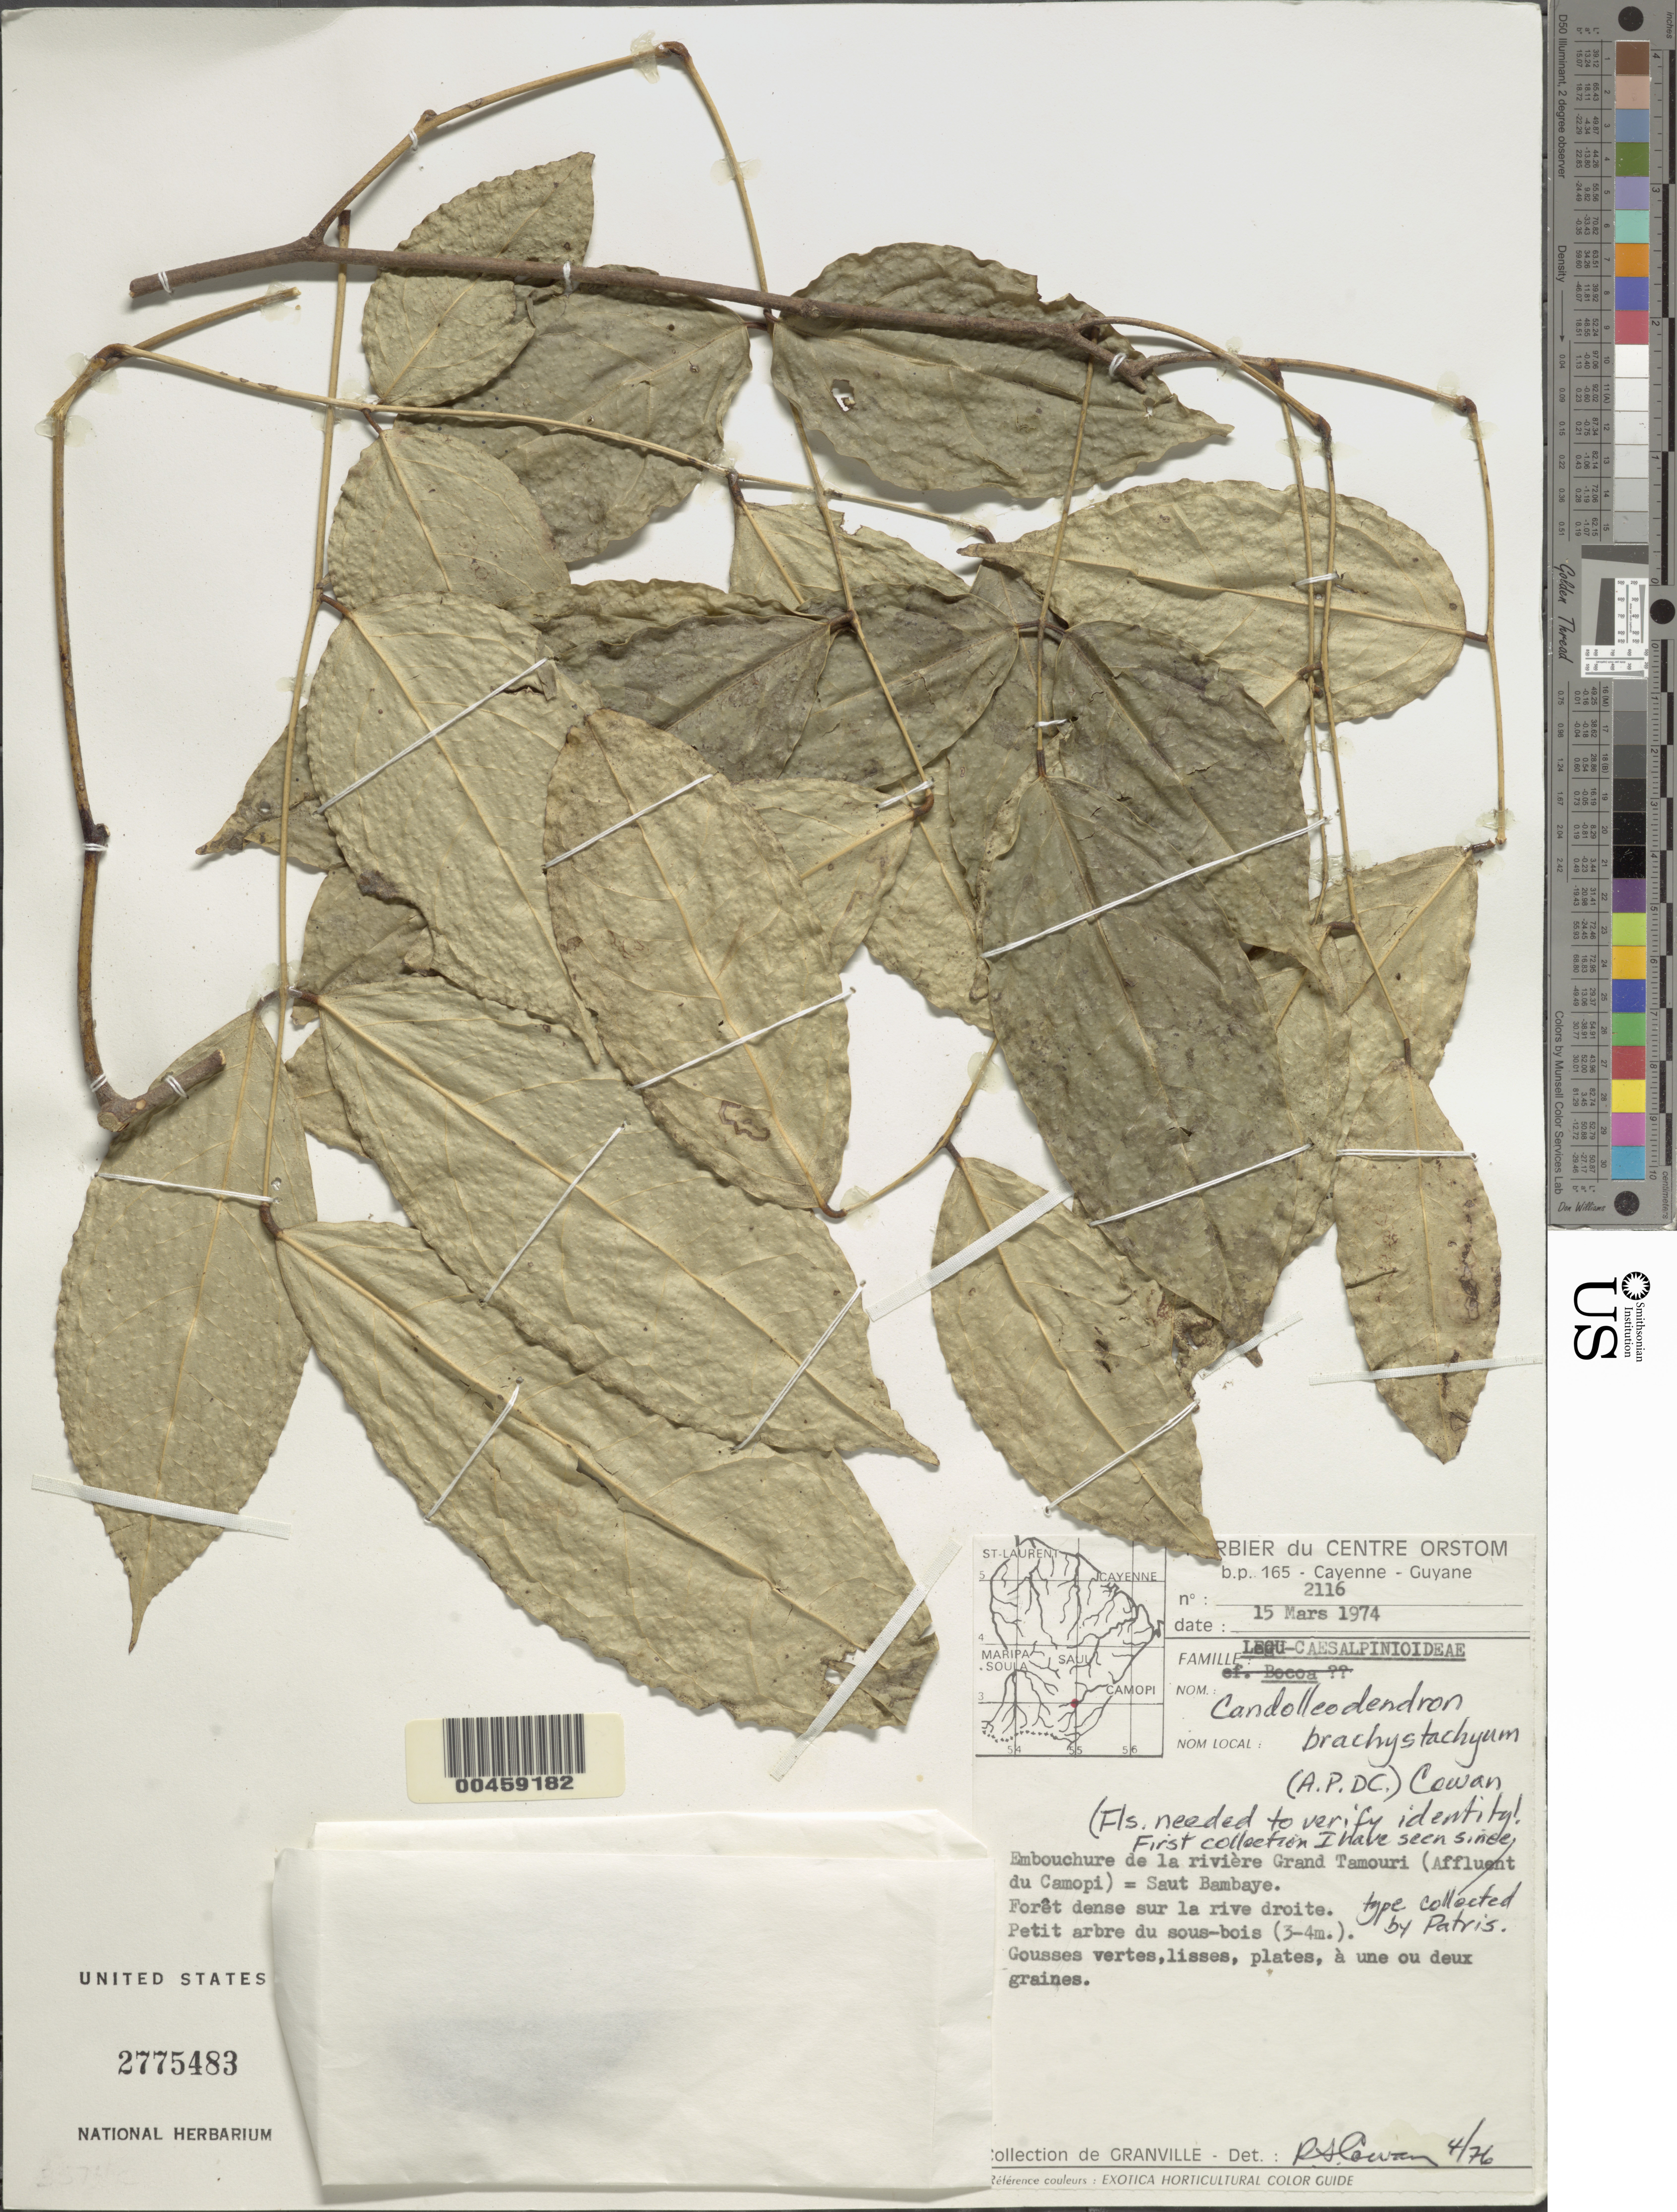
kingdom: Plantae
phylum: Tracheophyta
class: Magnoliopsida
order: Fabales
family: Fabaceae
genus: Candolleodendron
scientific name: Candolleodendron brachystachyum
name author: (DC.) R.S. Cowan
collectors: J.-J. de Granville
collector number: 2116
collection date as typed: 15 Mar 1974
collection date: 1974-03-15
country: French Guiana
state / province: Cayenne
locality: Embouchure de la riviere grand tamouri (affluent du camopi) = saut bambaye. [former arrondissement of inini.]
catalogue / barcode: US 2775483